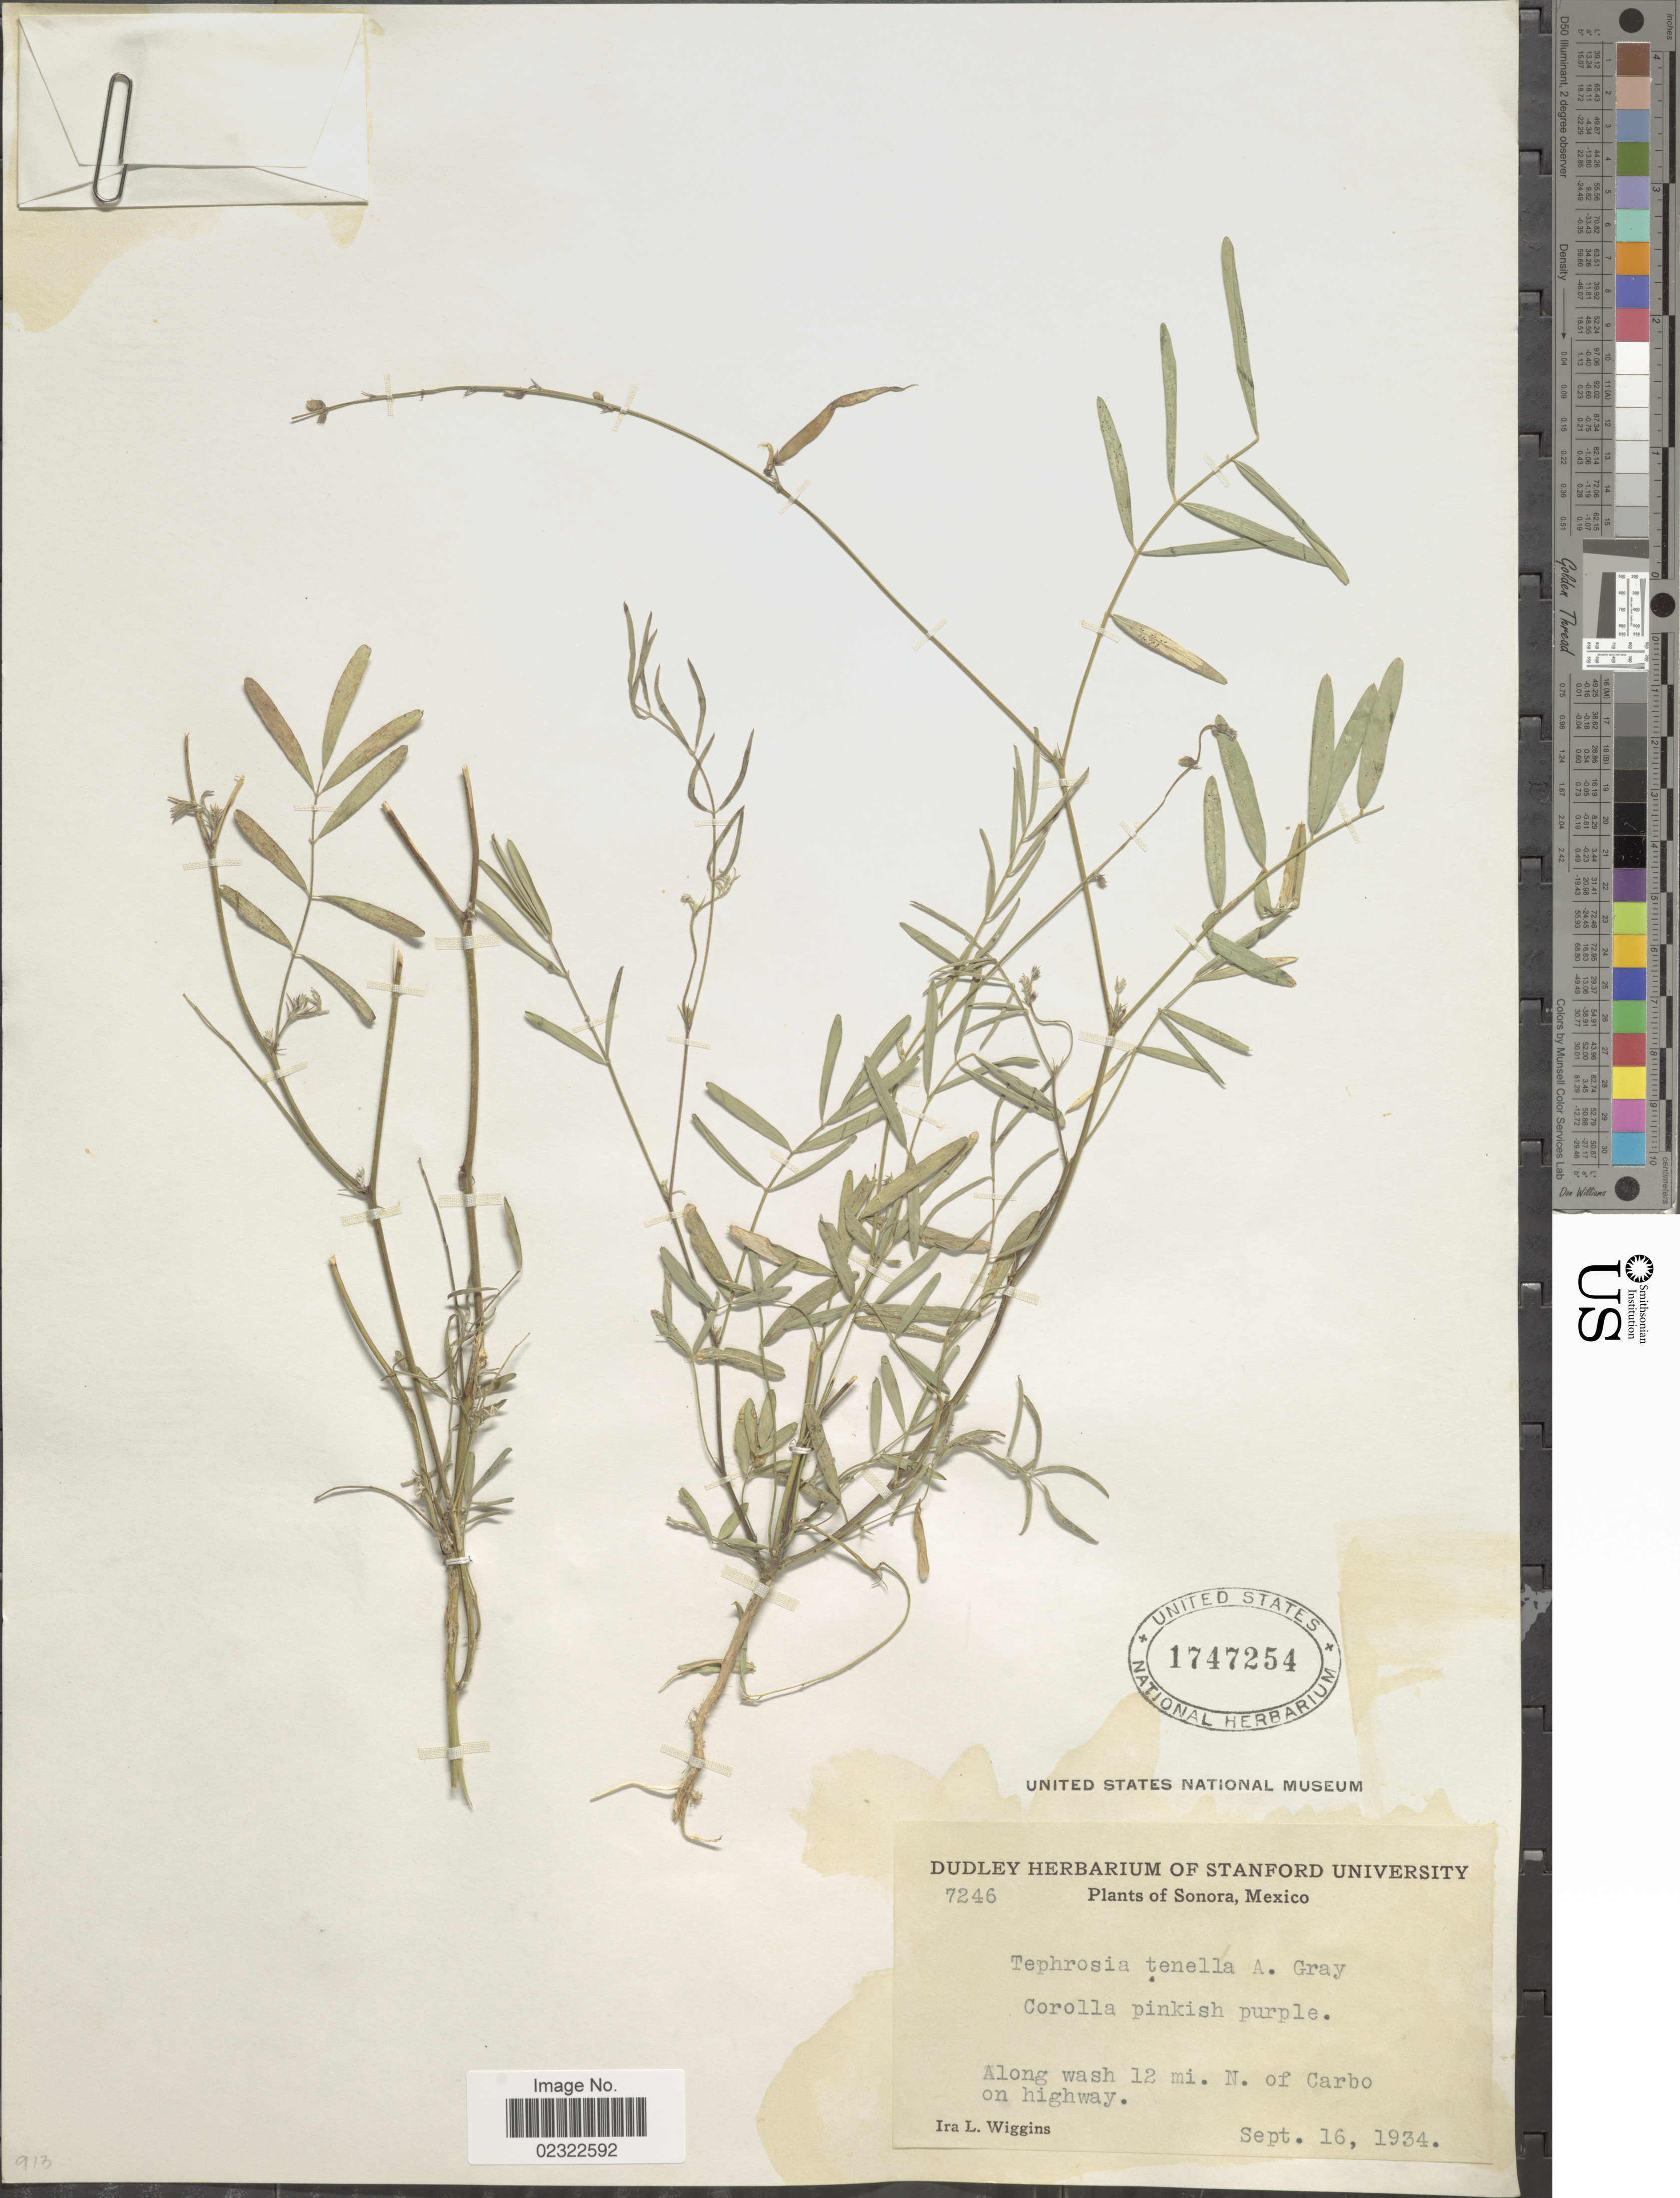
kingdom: Plantae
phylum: Tracheophyta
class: Magnoliopsida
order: Fabales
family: Fabaceae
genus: Tephrosia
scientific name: Tephrosia tenella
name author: A. Gray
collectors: I. L. Wiggins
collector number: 7246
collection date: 1934-09-16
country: Mexico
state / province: Sonora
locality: Sonora, Mexico. Along wash 12 mi, N. of Carbo on highway.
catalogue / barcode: US 1747254